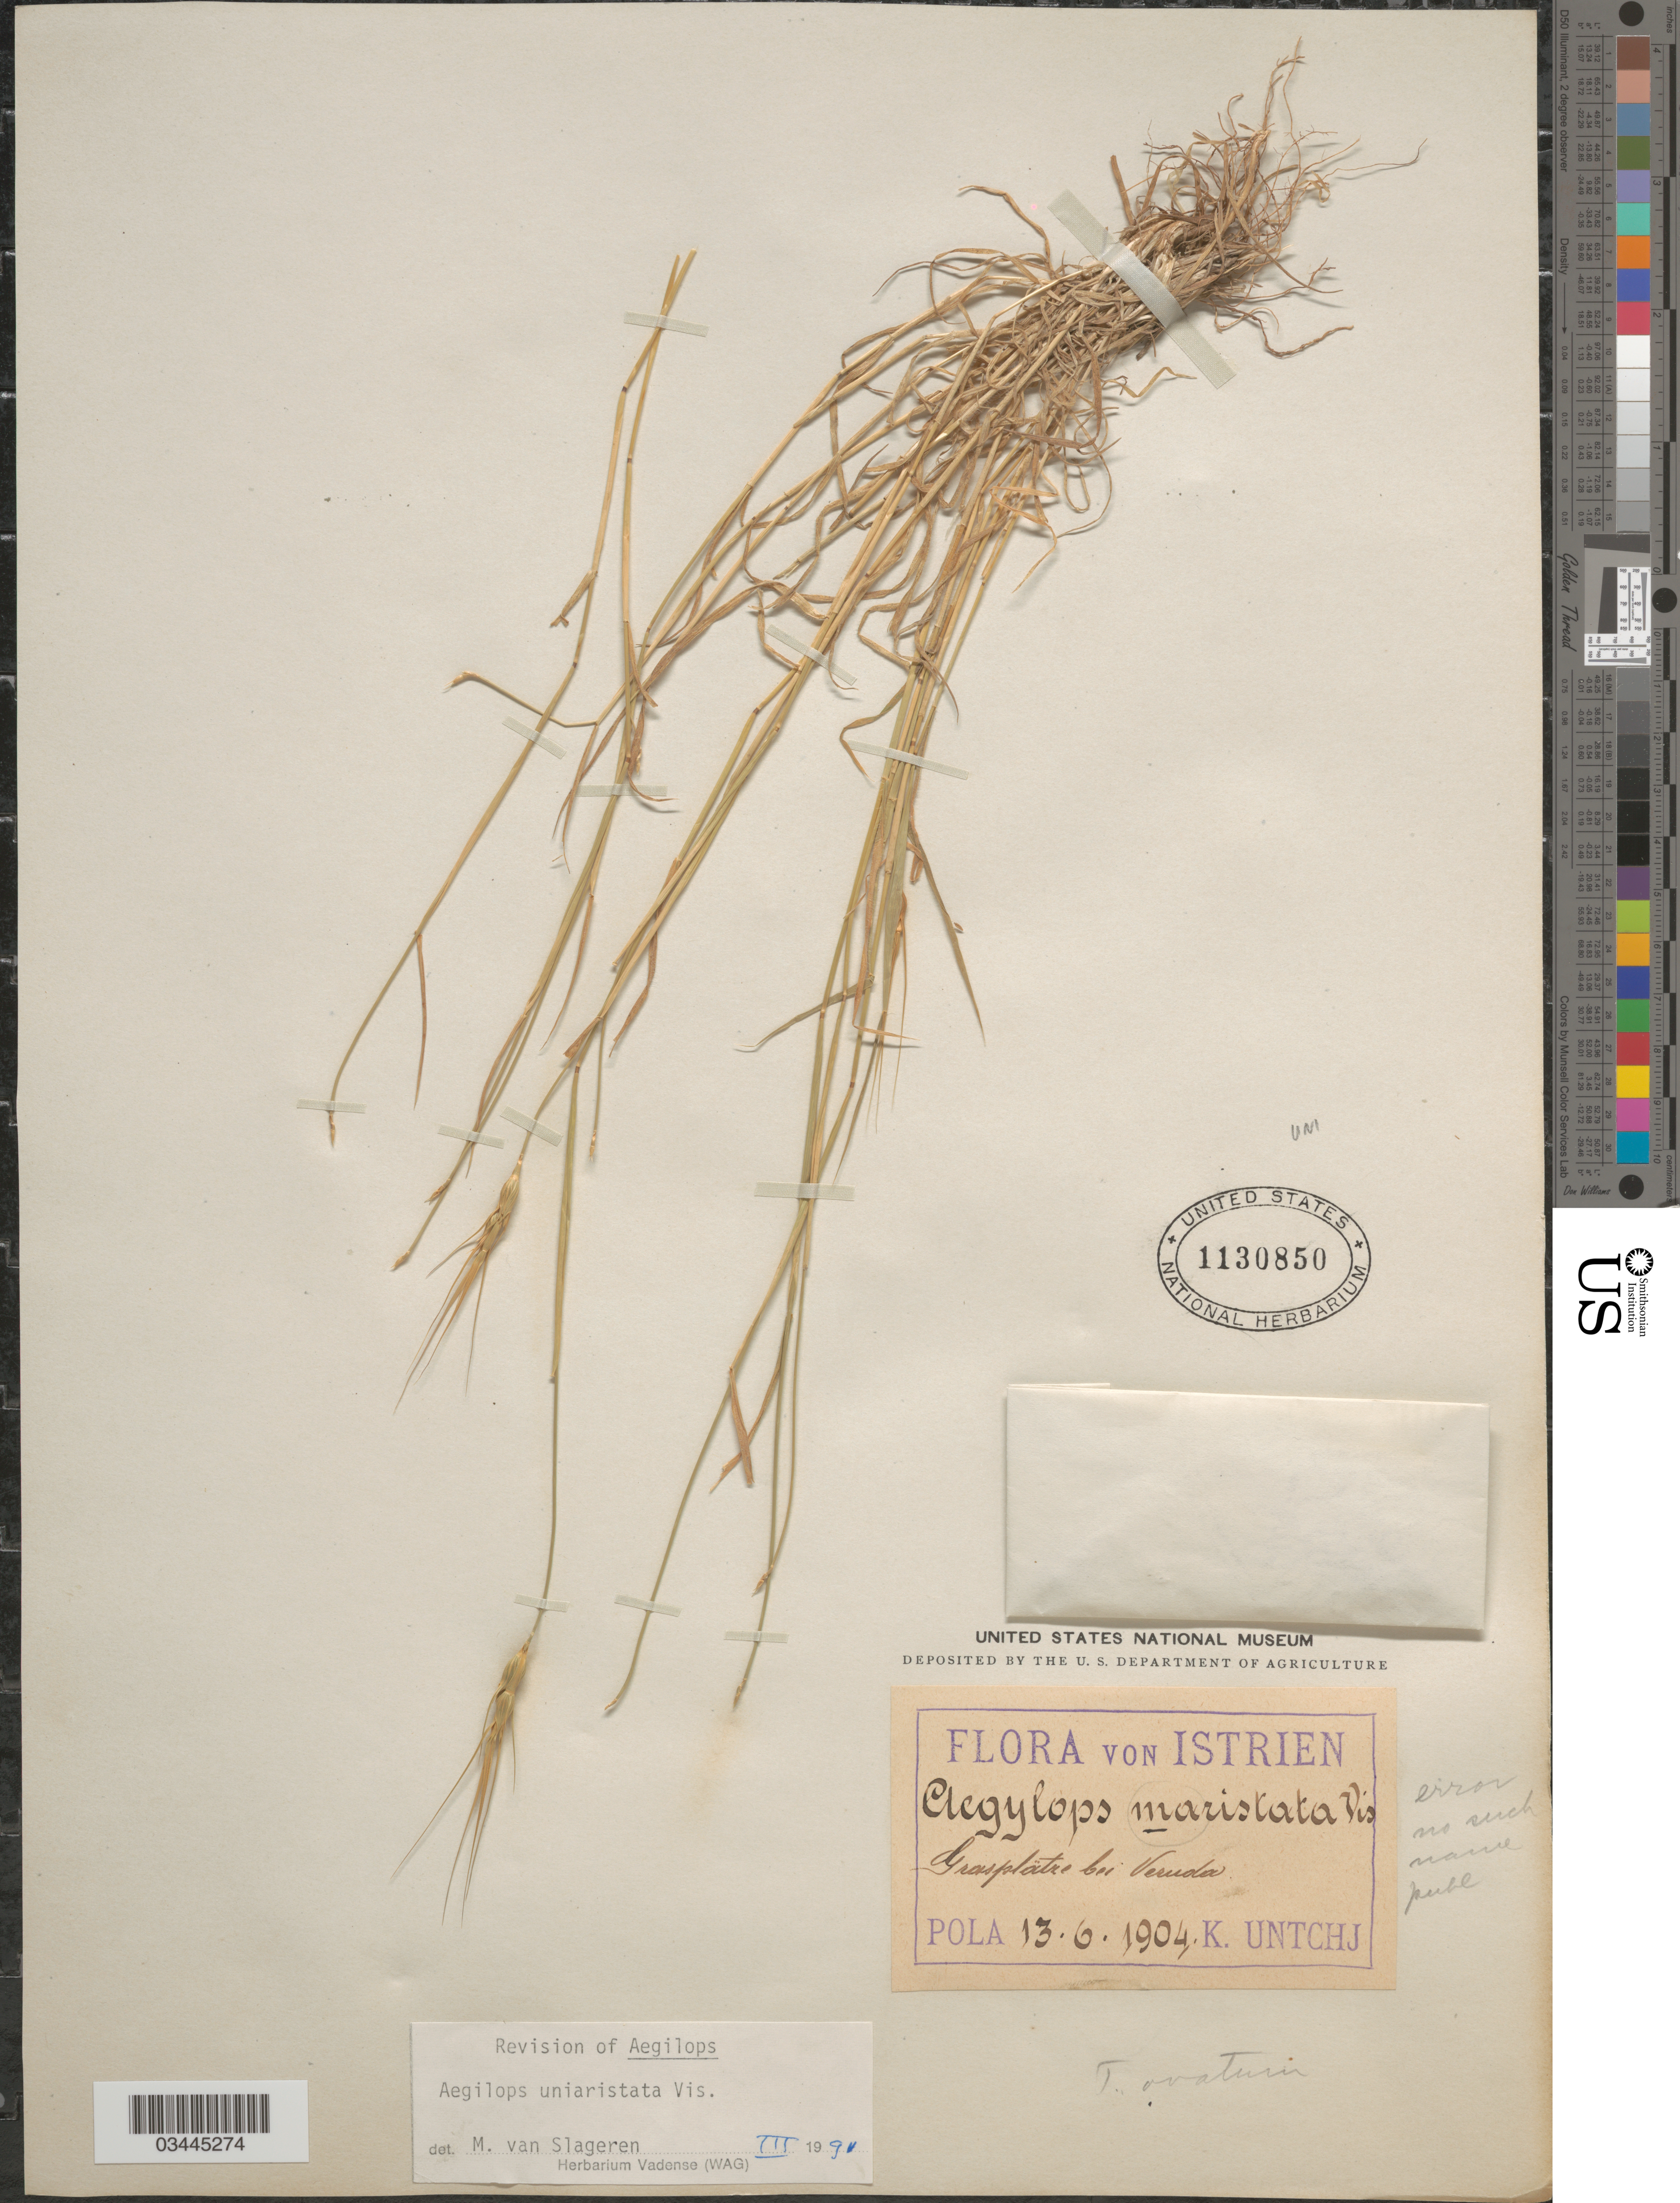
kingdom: Plantae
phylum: Tracheophyta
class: Liliopsida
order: Poales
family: Poaceae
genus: Aegilops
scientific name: Aegilops uniaristata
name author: Vis.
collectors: K. Untchj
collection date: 1904-06-13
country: Croatia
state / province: Istria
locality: Istrien. Grasplätze bei Veruda. Pola.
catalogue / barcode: US 1130850